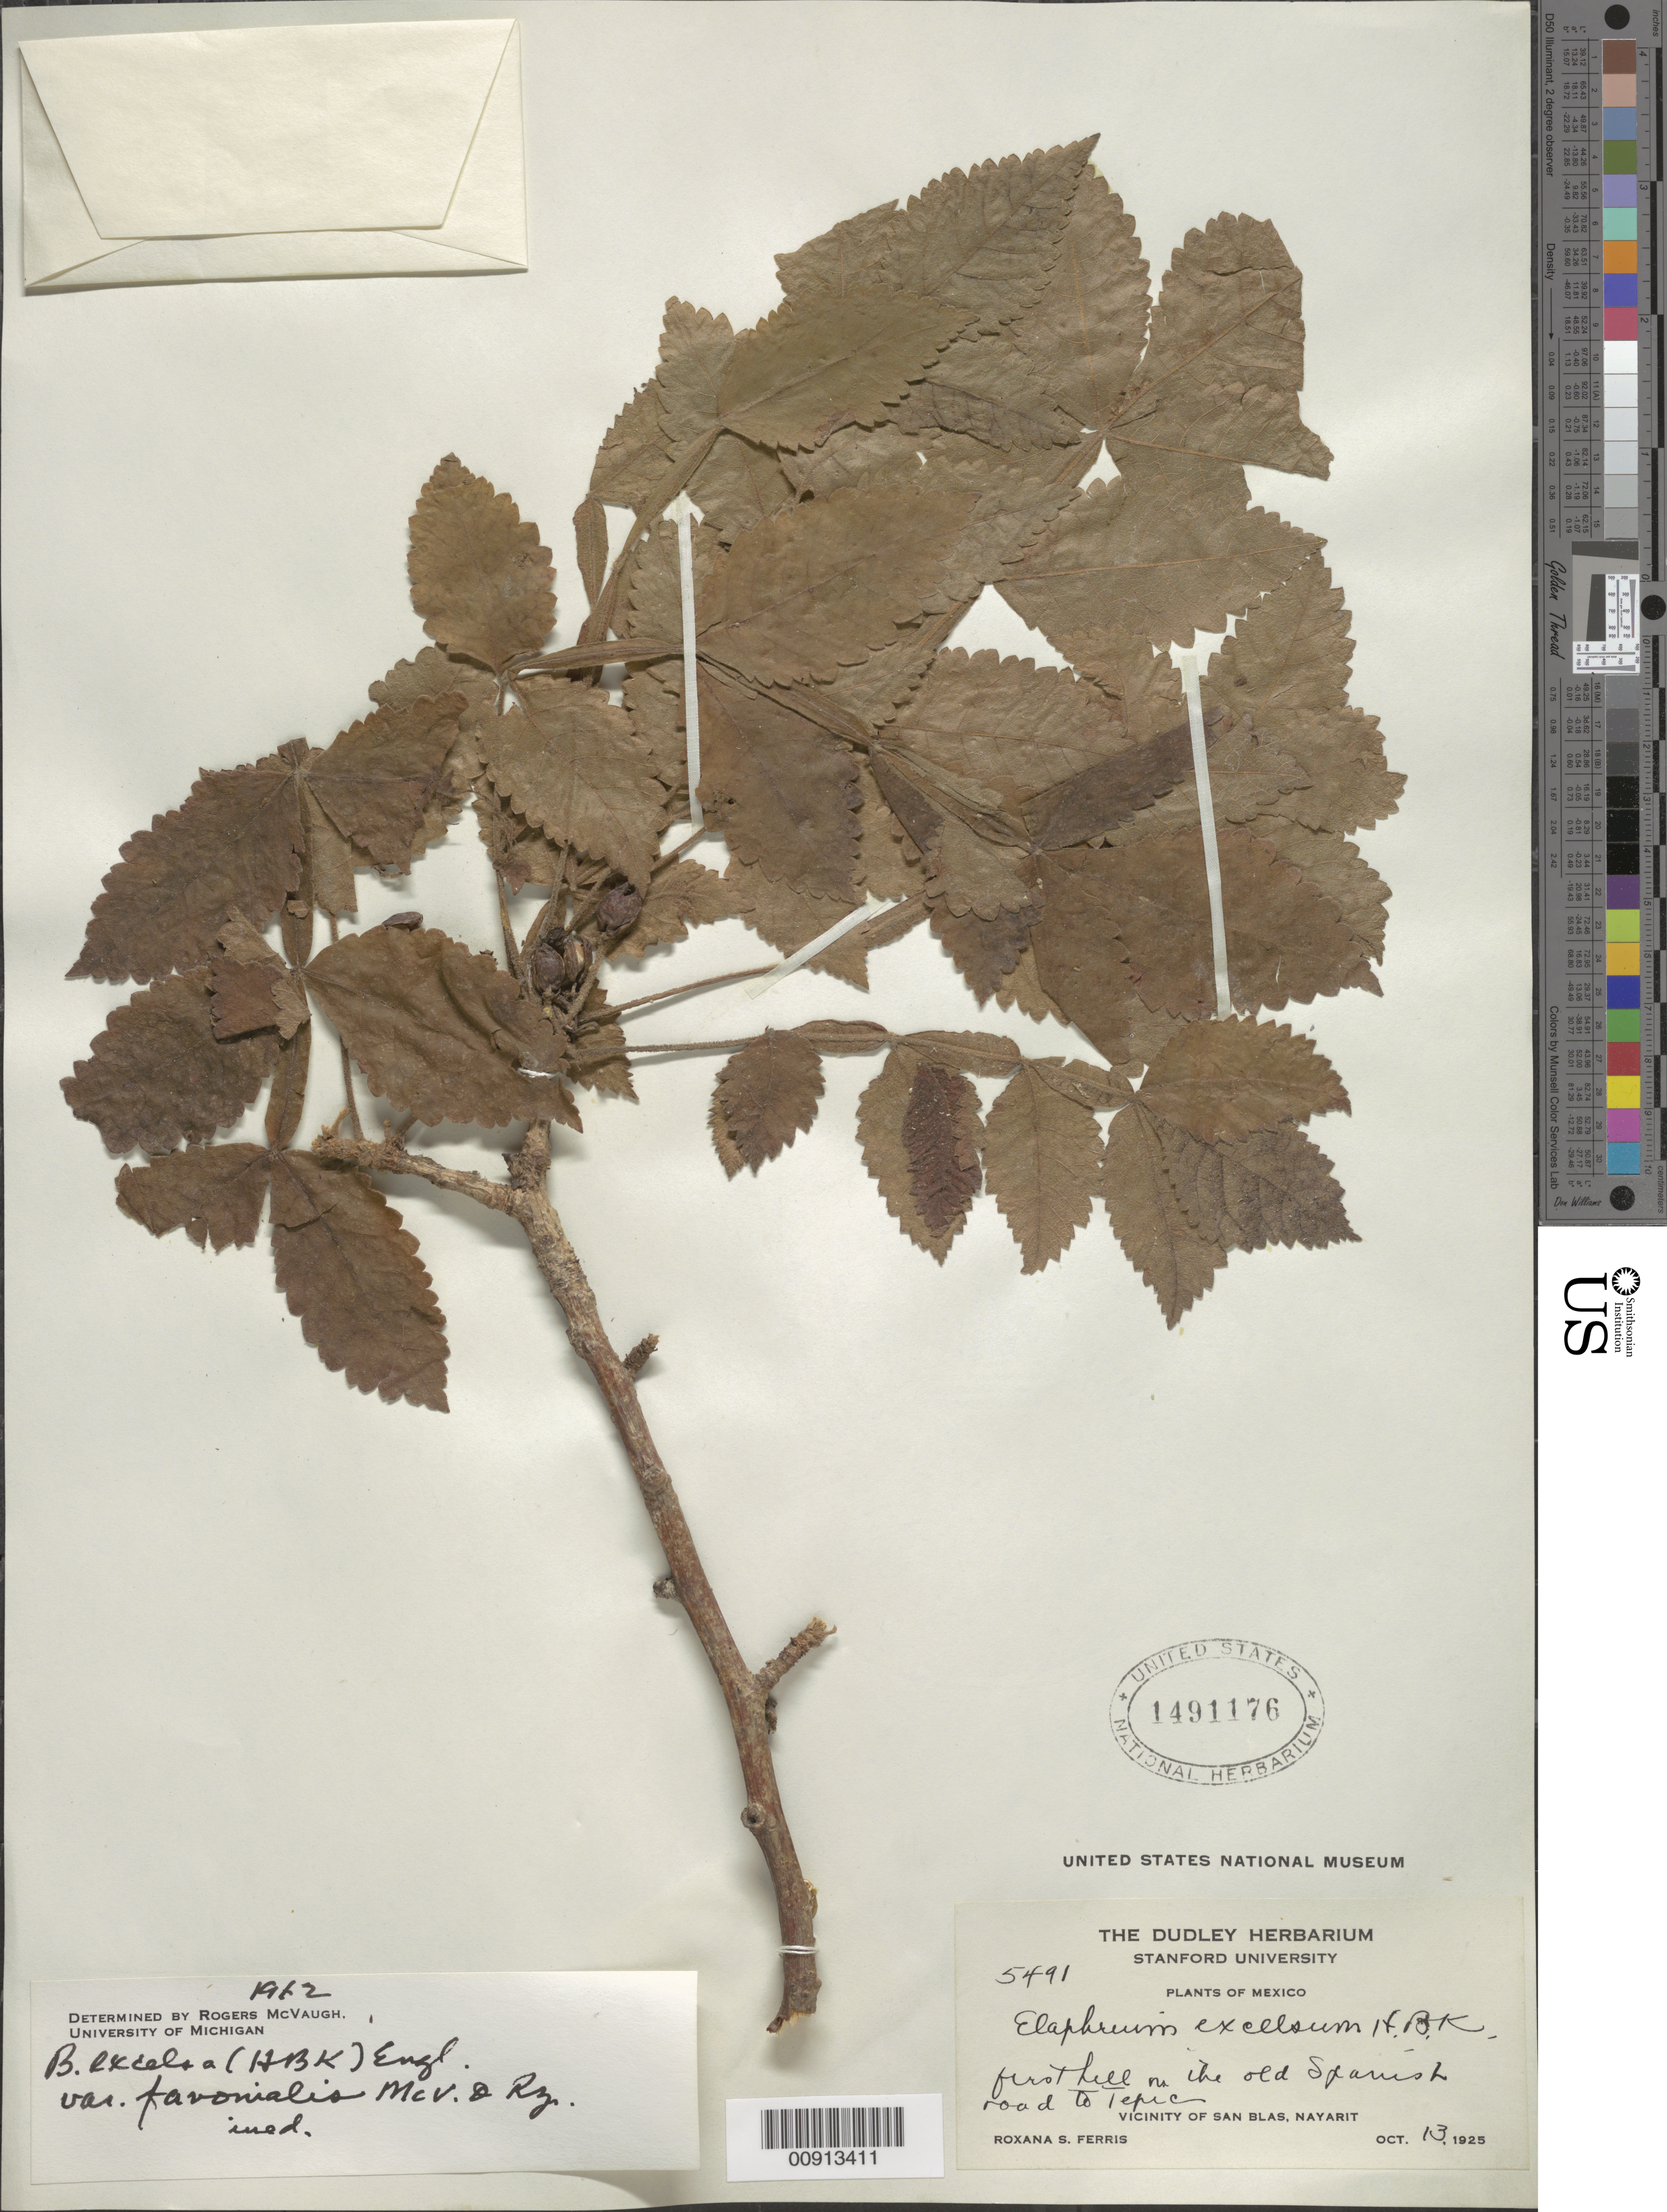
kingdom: Plantae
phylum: Tracheophyta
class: Magnoliopsida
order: Sapindales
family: Burseraceae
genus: Bursera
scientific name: Bursera excelsa var. favionalis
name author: McVaugh & Rzed.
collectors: R. S. Ferris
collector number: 5491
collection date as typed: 13 Oct 1925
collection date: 1925-10-13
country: Mexico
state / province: Nayarit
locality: First hill on the old Spanish road to Tepic. Vicinity of San Blas, Nayarit.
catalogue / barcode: US 1491176